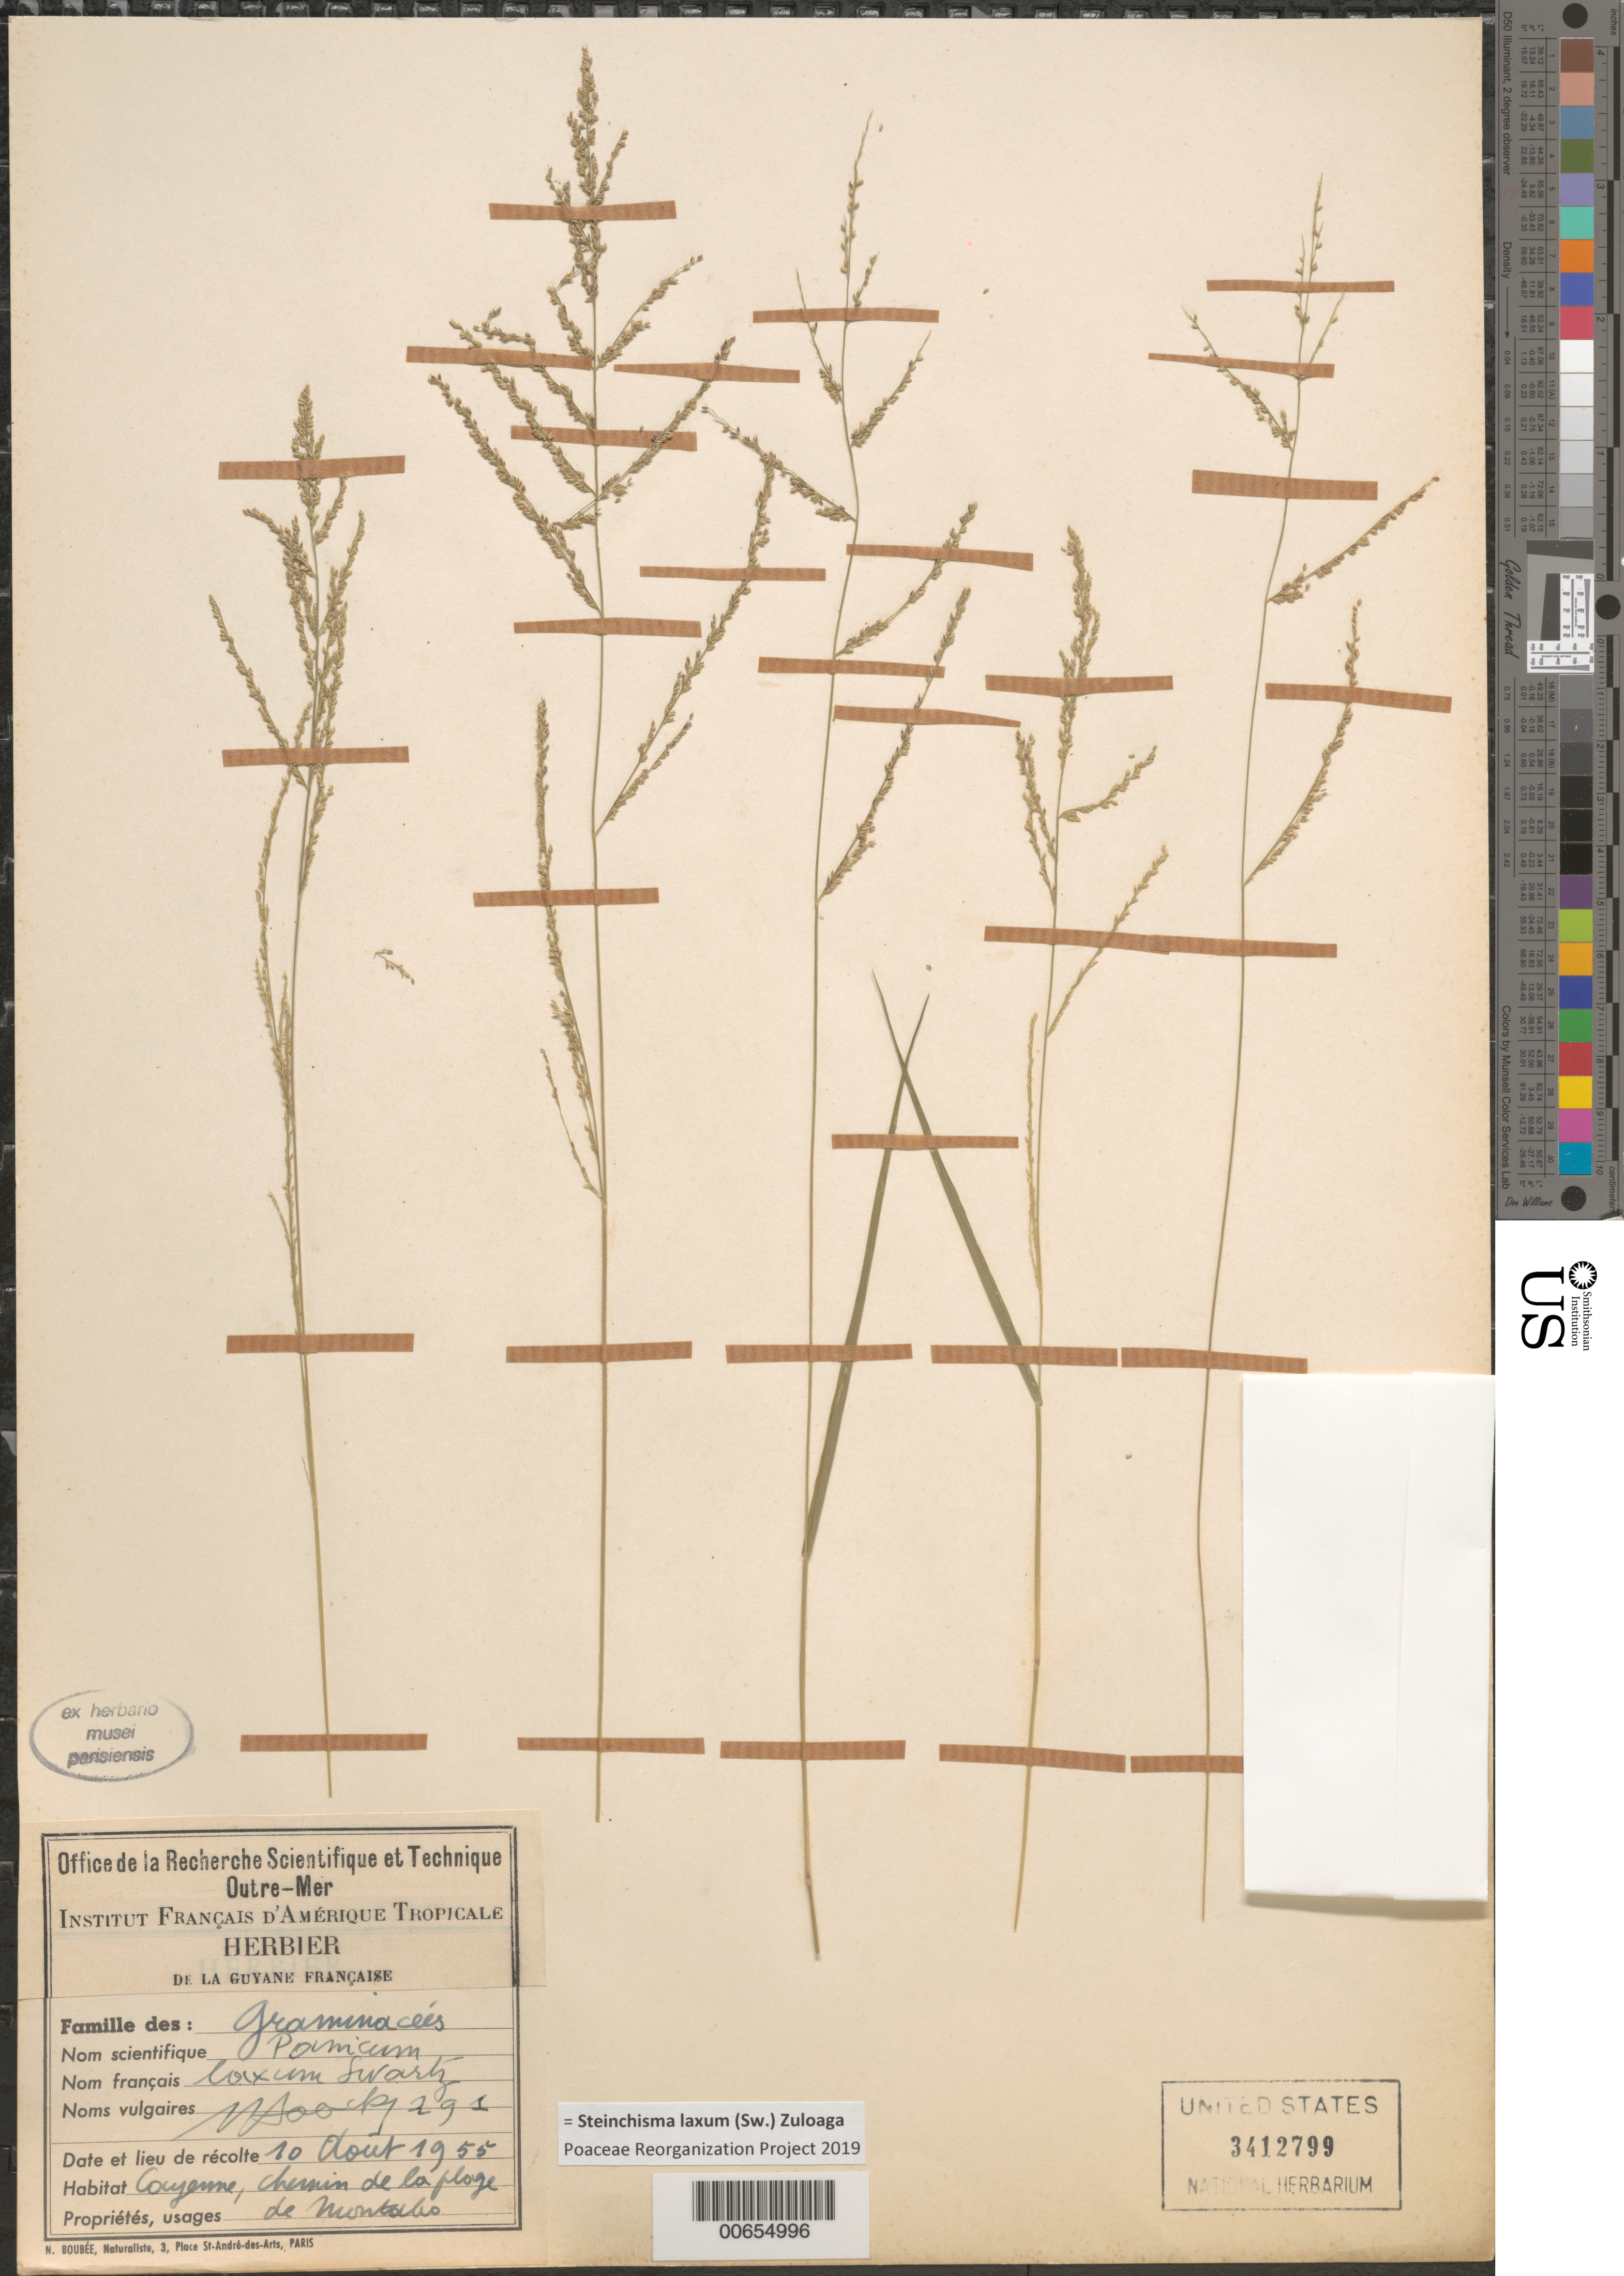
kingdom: Plantae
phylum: Tracheophyta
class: Liliopsida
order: Poales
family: Poaceae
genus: Panicum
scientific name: Panicum laxum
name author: Sw.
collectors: J. Hoock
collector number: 291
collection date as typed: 10-Aug-55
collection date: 1955-08-10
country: French Guiana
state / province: Cayenne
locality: Cayenne, chemin de la plage de Montabo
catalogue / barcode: US 3412799